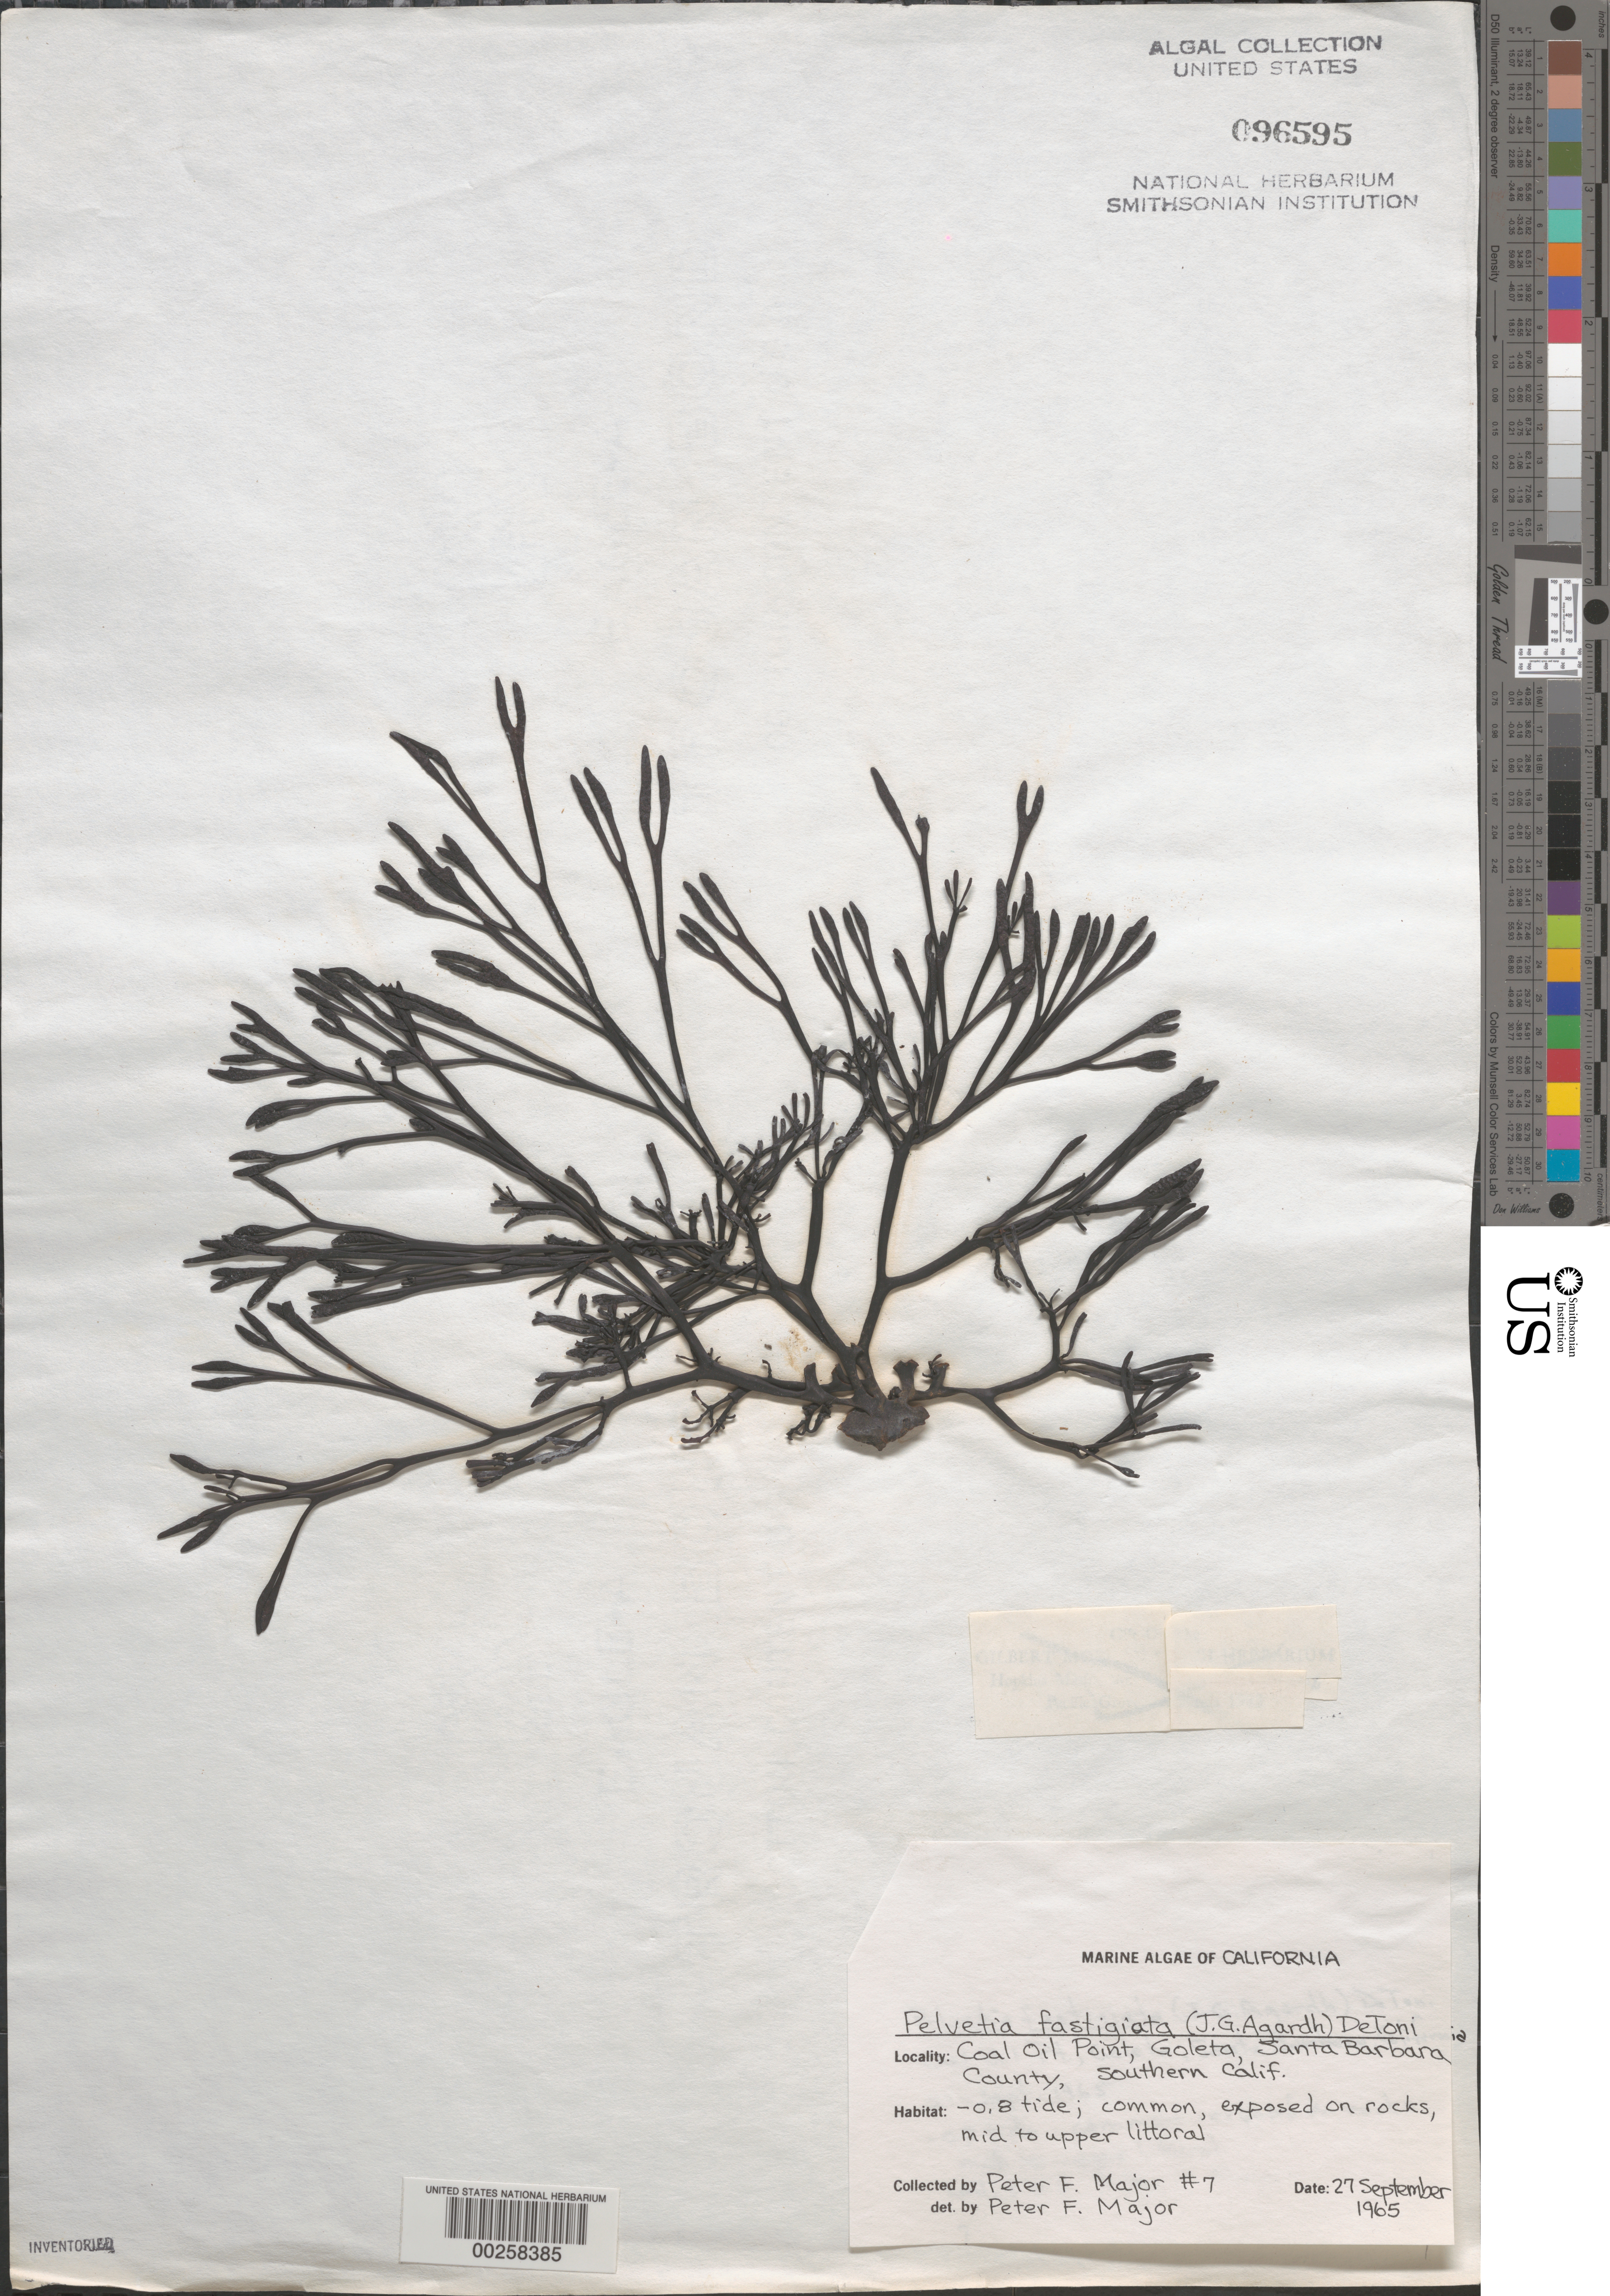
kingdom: Chromista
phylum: Ochrophyta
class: Phaeophyceae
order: Fucales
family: Fucaceae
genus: Silvetia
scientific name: Silvetia compressa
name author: (J. Agardh) E.A. Serrão et al.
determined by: Algae name updating Project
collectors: P. Major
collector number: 7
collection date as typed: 27 Sep 1965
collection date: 1965-09-27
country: United States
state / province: California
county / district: Santa Barbara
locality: Coal Oil Point, Goleta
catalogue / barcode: US 96595